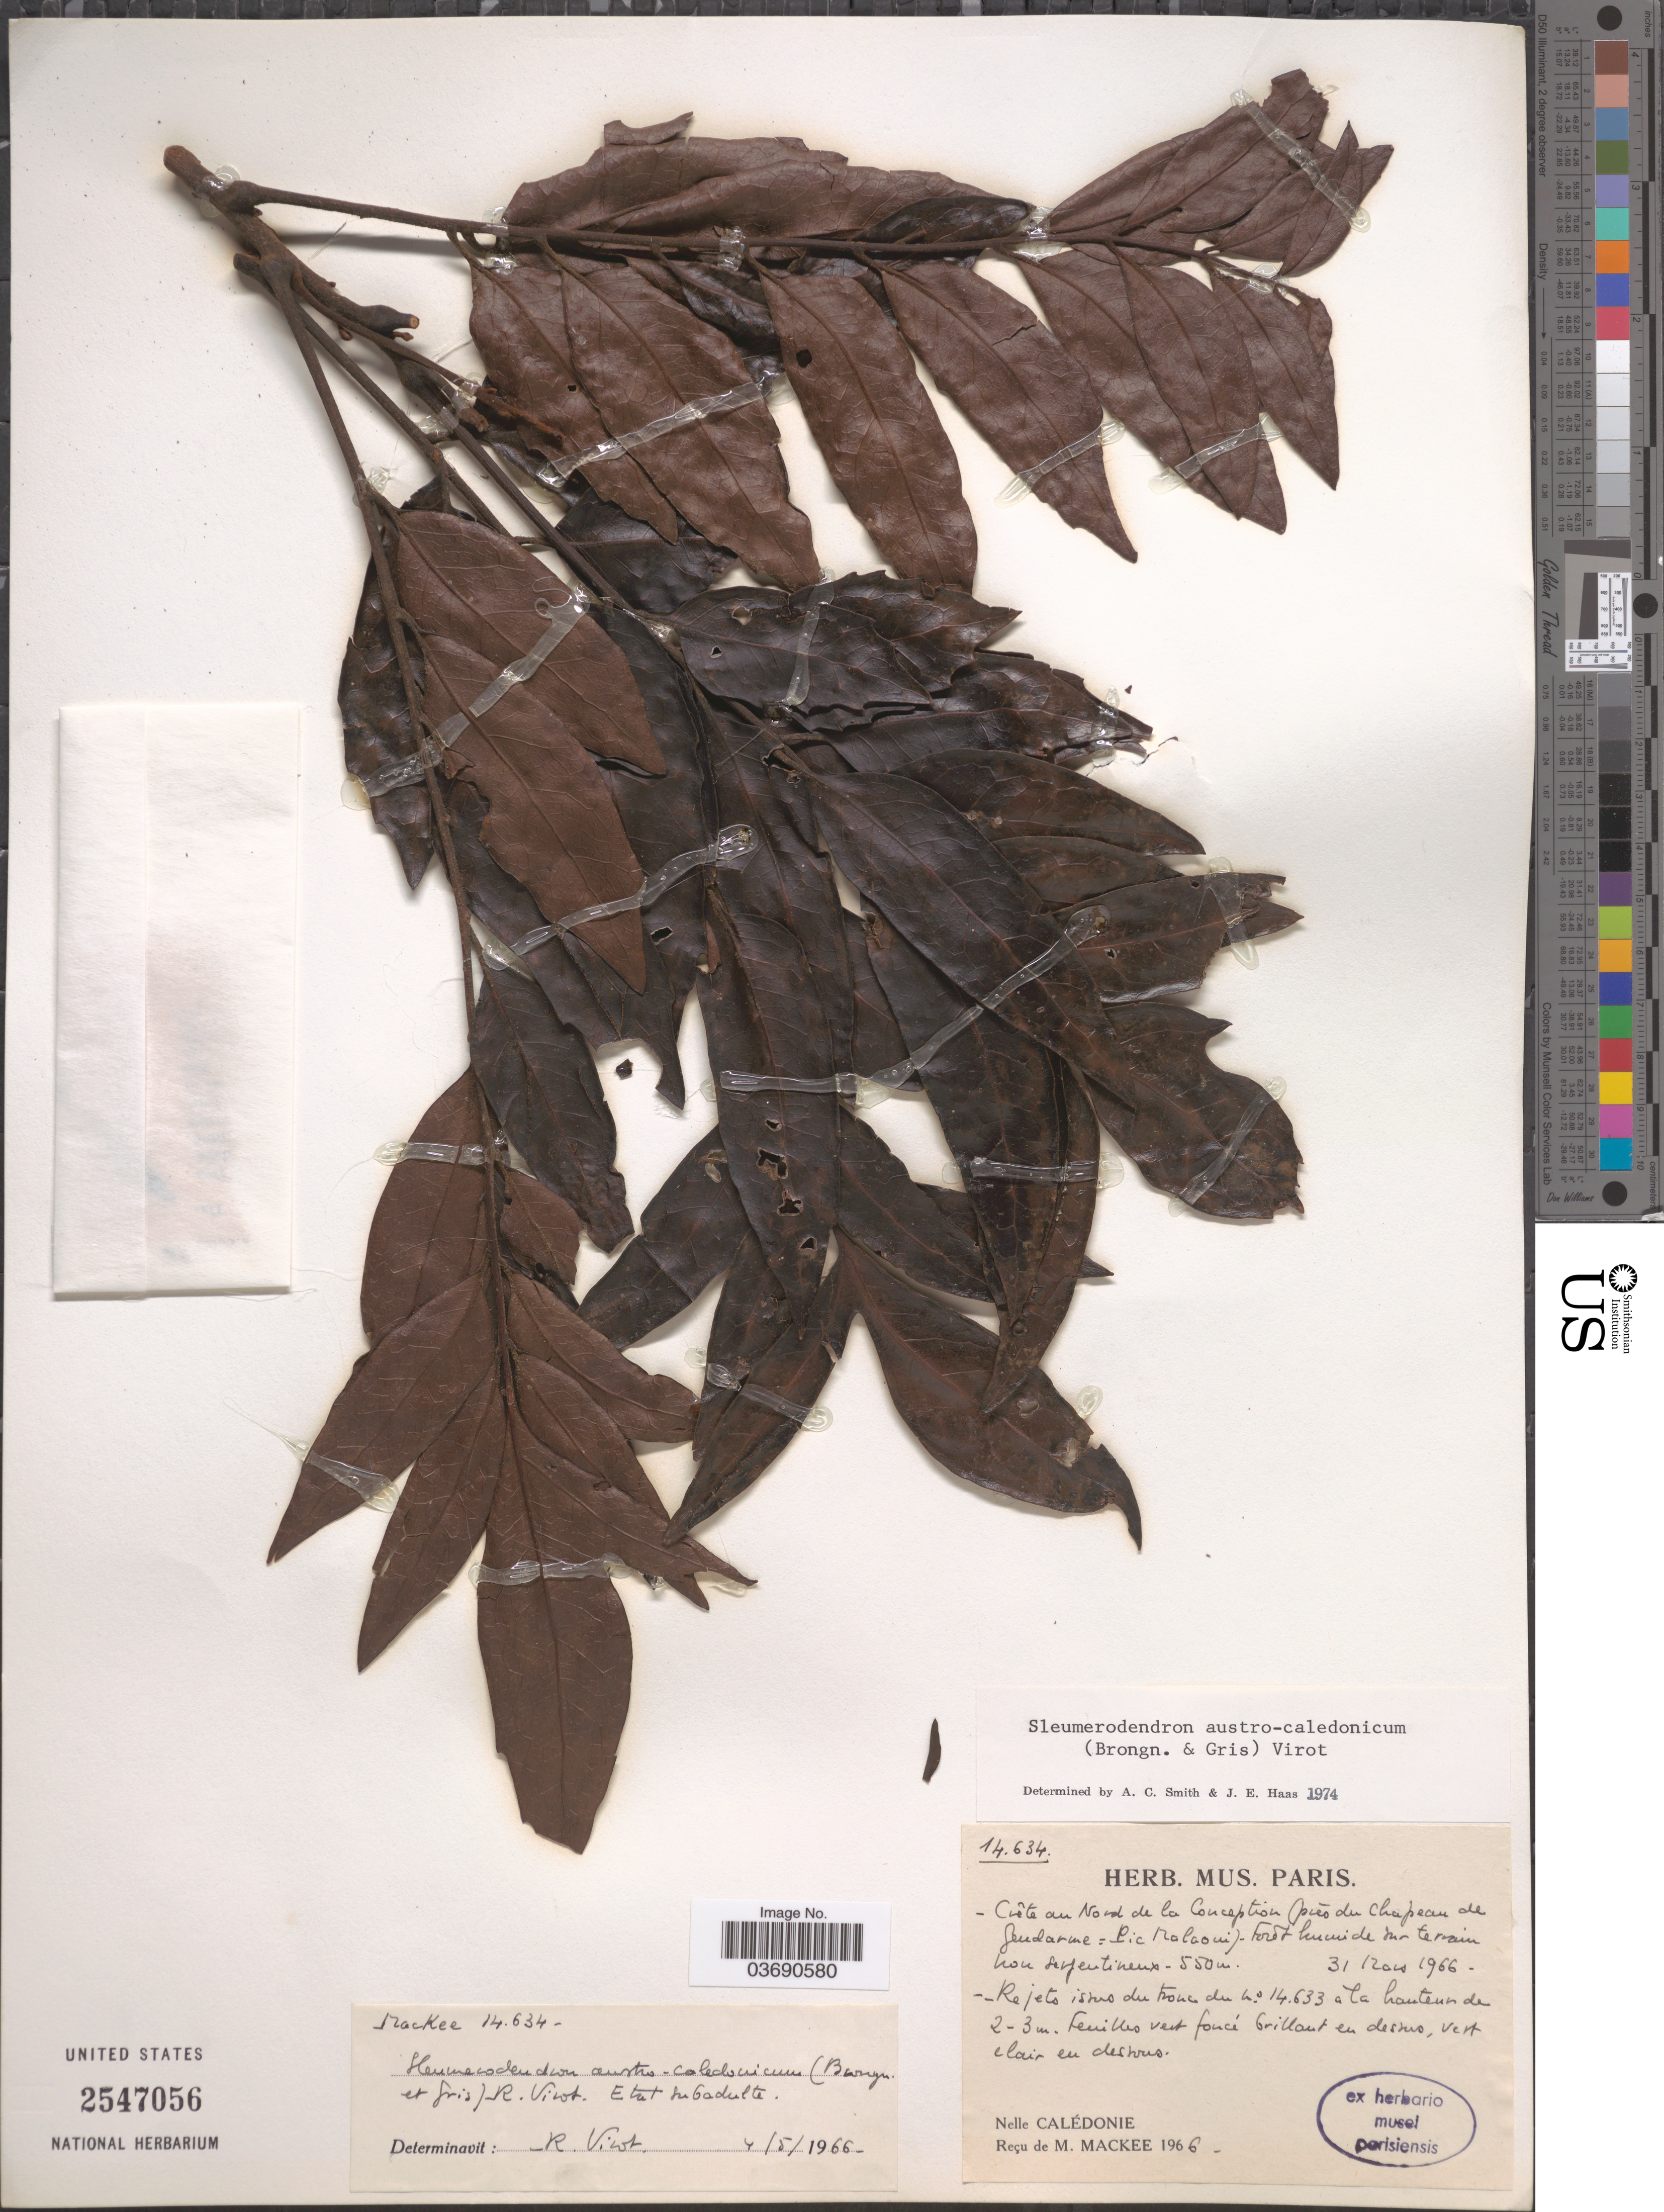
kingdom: Plantae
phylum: Tracheophyta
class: Magnoliopsida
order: Proteales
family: Proteaceae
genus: Sleumerodendron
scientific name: Sleumerodendron austro-caledonicum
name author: (Brongn.) R. Virot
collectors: M. Mackee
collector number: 14634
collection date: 1966-03-31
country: New Caledonia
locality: Crête au Nord de la Conception (prés du chapeau de Gendarme: Pic Malaoui).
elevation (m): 550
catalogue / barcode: US 2547056